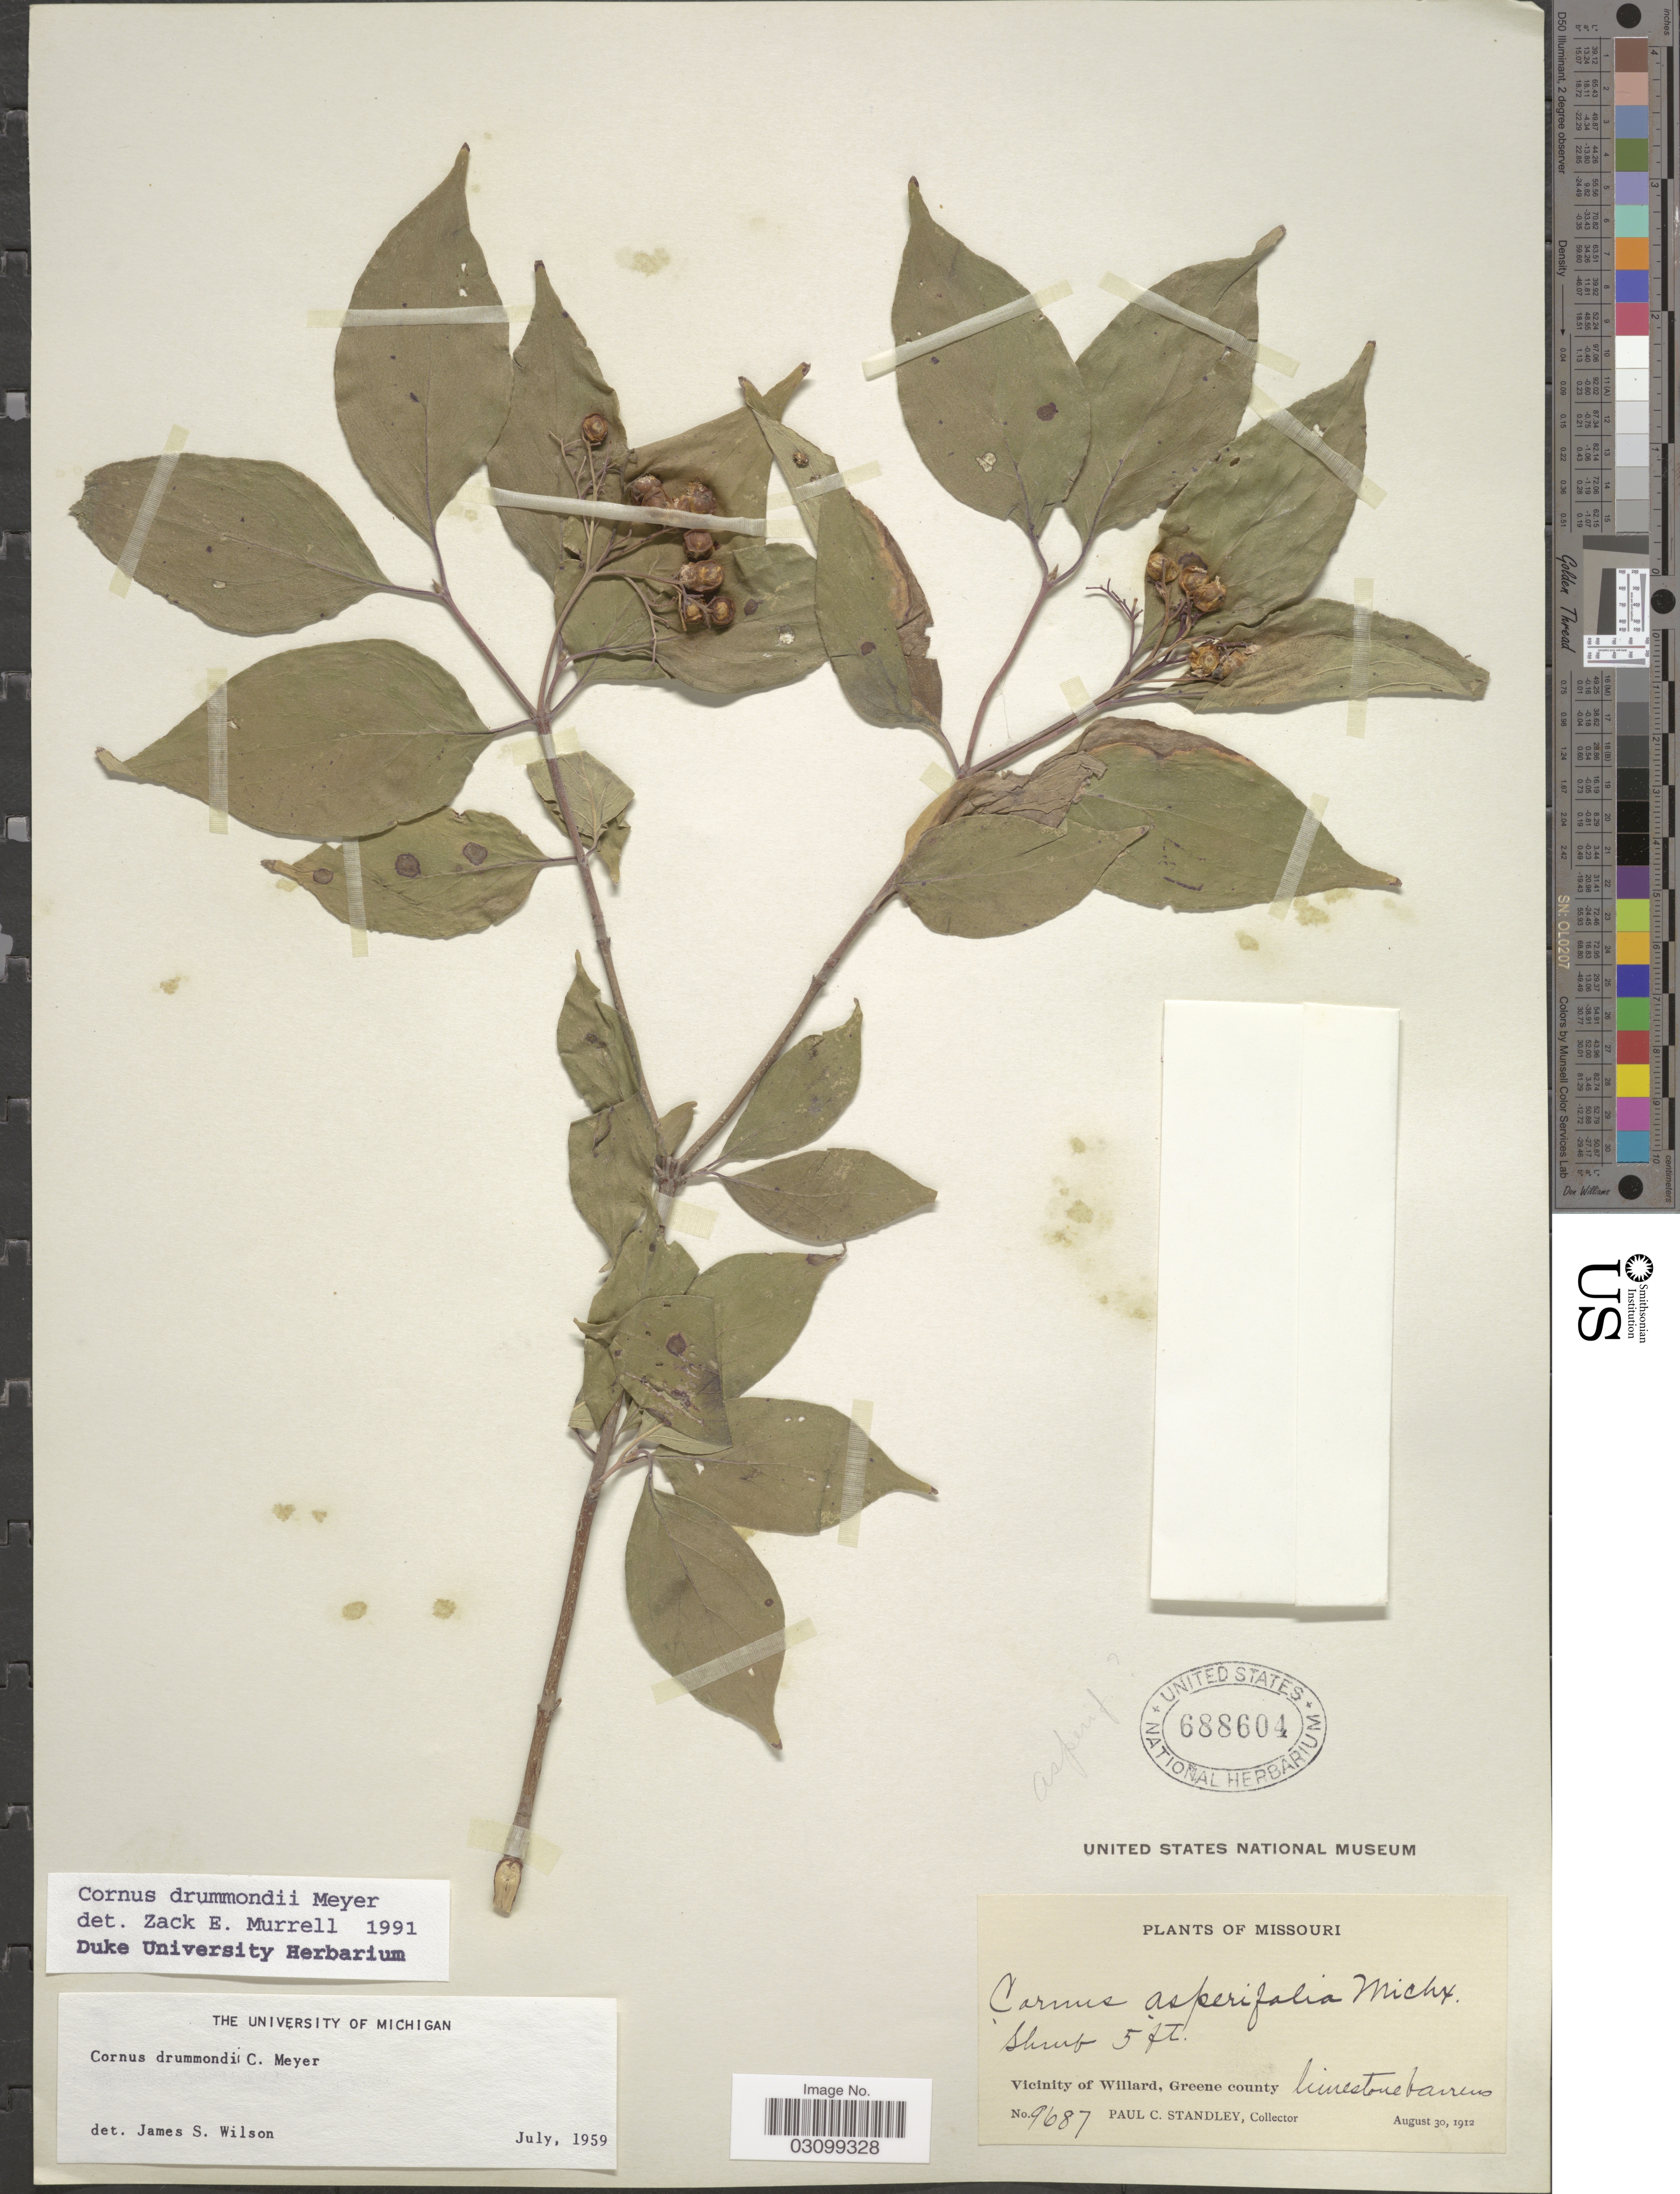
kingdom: Plantae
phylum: Tracheophyta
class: Magnoliopsida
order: Cornales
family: Cornaceae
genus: Cornus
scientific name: Cornus drummondii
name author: C.A. Mey.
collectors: P. C. Standley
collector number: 9687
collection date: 1912-08-30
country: United States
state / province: Missouri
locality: Vicinity of Willard, Greene county.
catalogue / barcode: US 688604